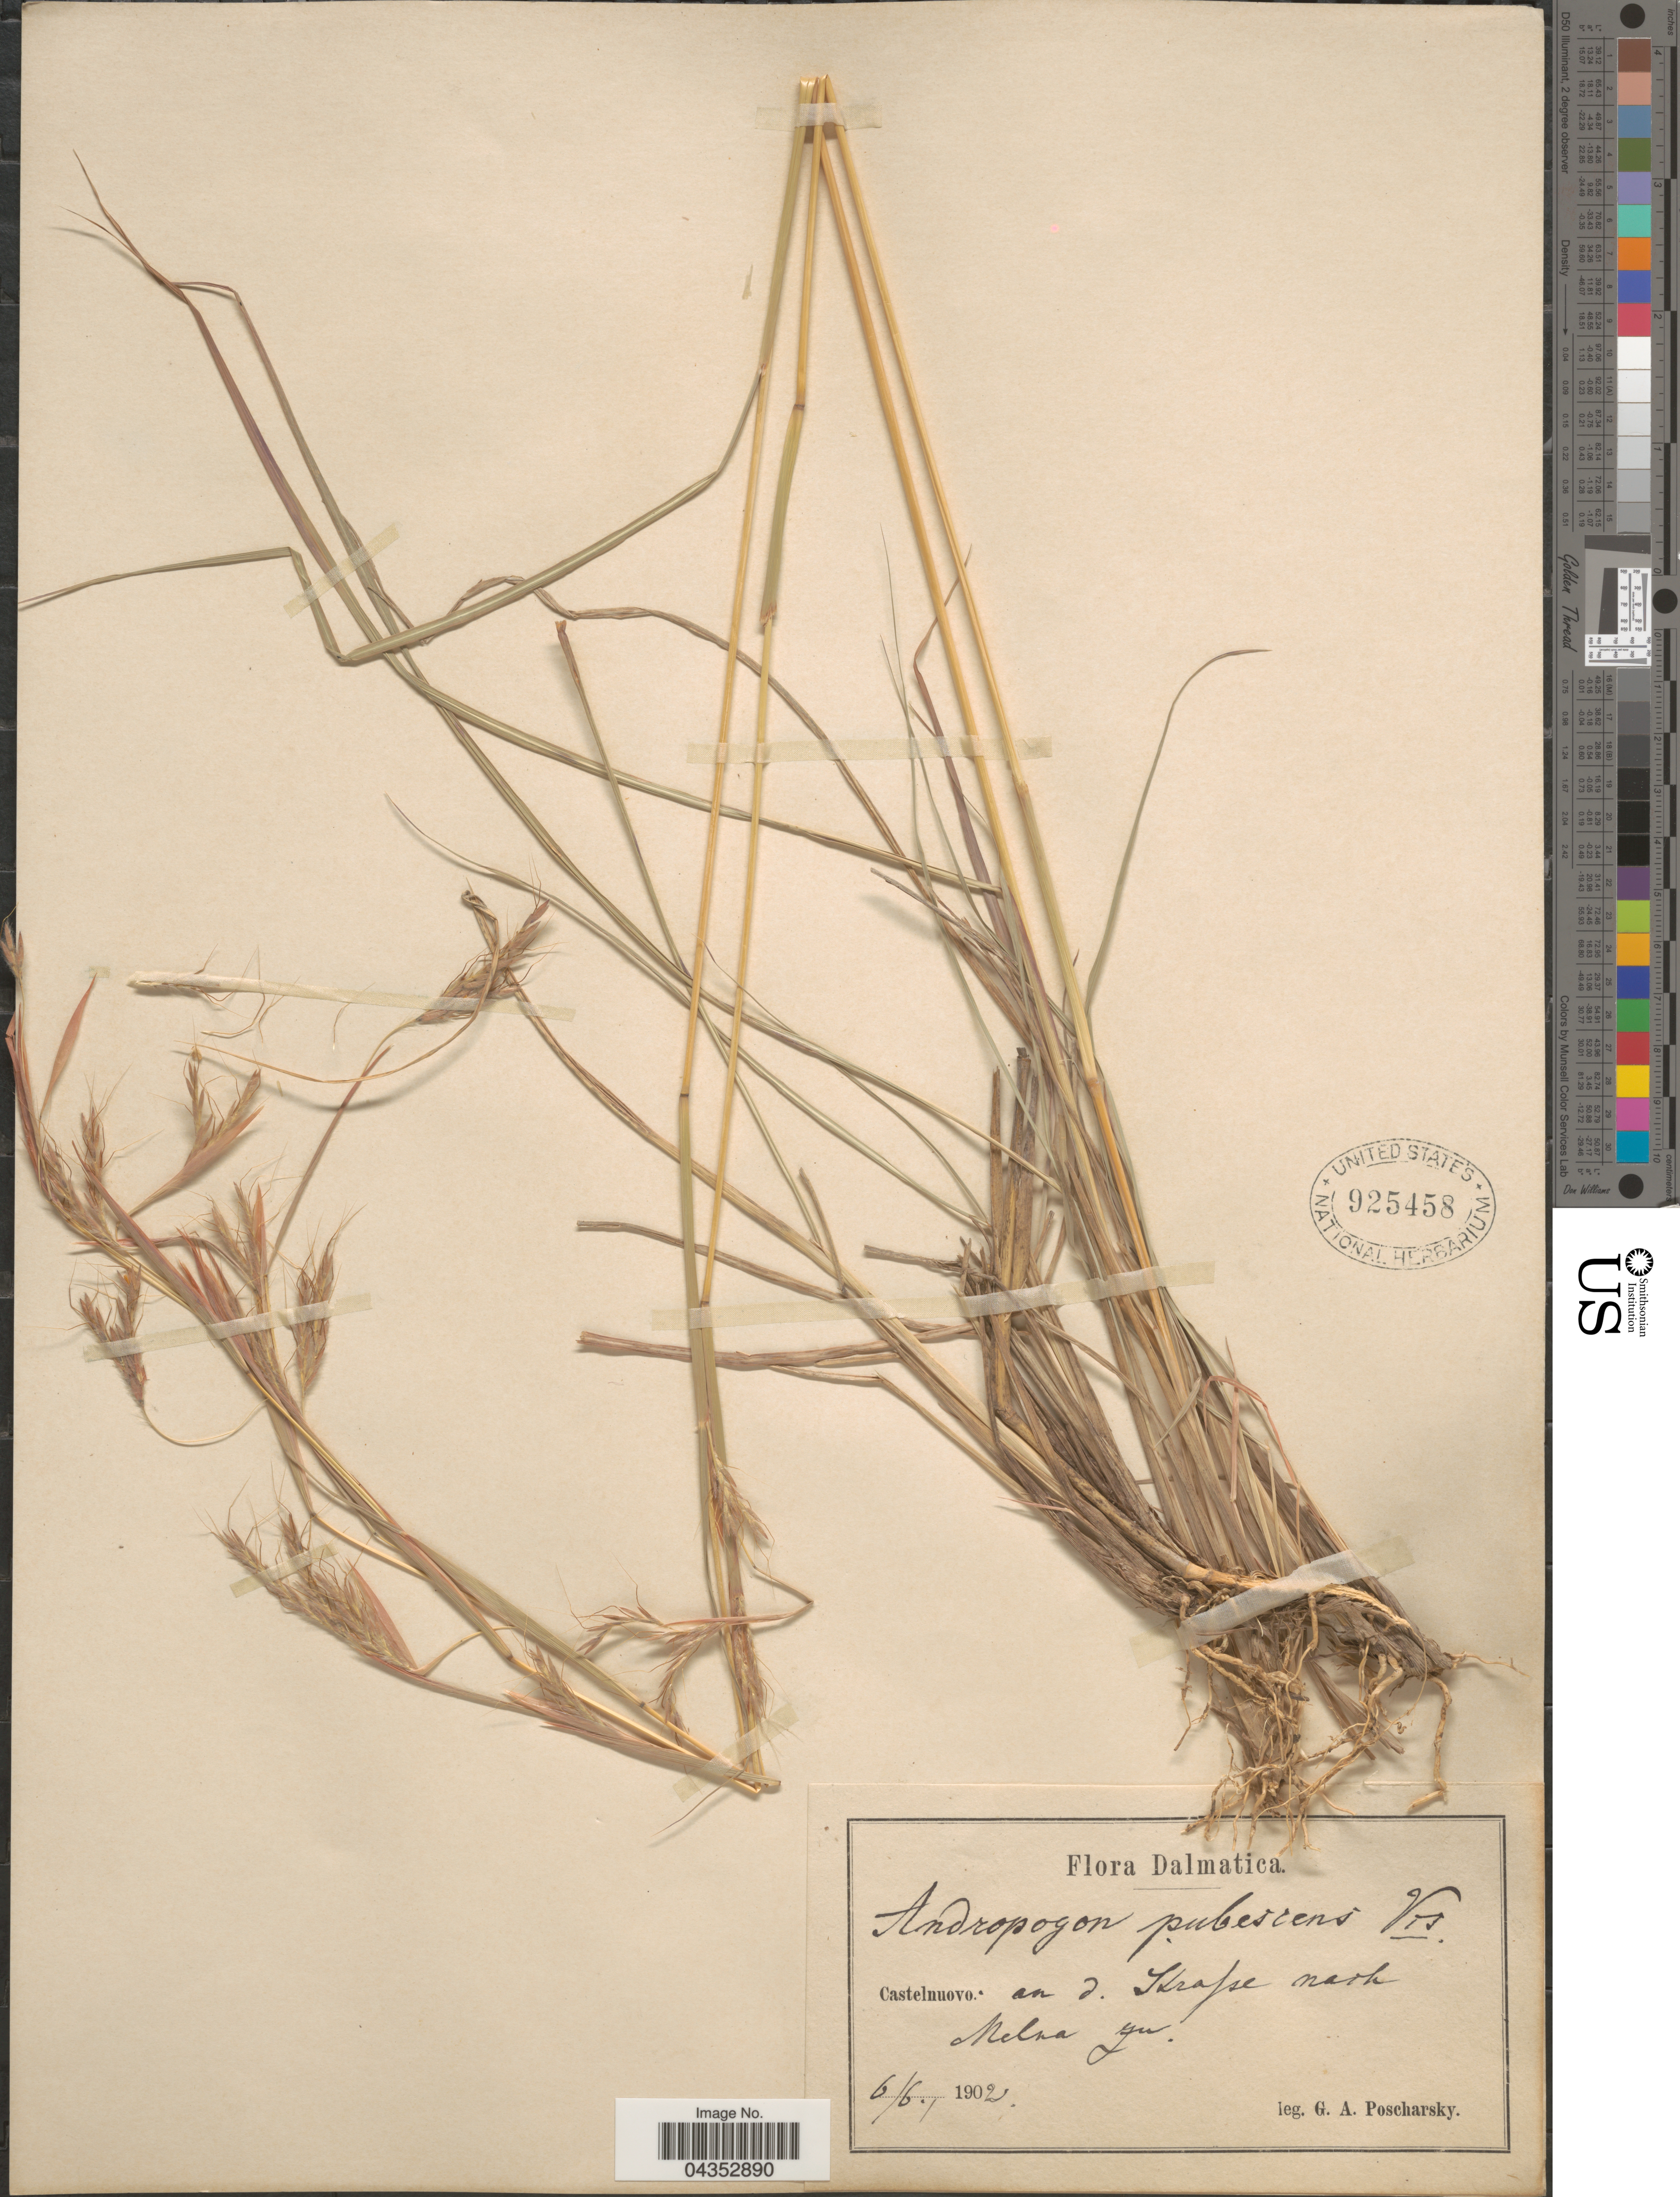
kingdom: Plantae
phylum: Tracheophyta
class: Liliopsida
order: Poales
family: Poaceae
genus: Hyparrhenia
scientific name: Hyparrhenia hirta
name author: (L.) Stapf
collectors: G. Poscharsky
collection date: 1902-06-06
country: Italy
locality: Dalmatica. Castelnuovo: an d. Strasse nach Melna Zu. [interpreted]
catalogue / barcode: US 925458